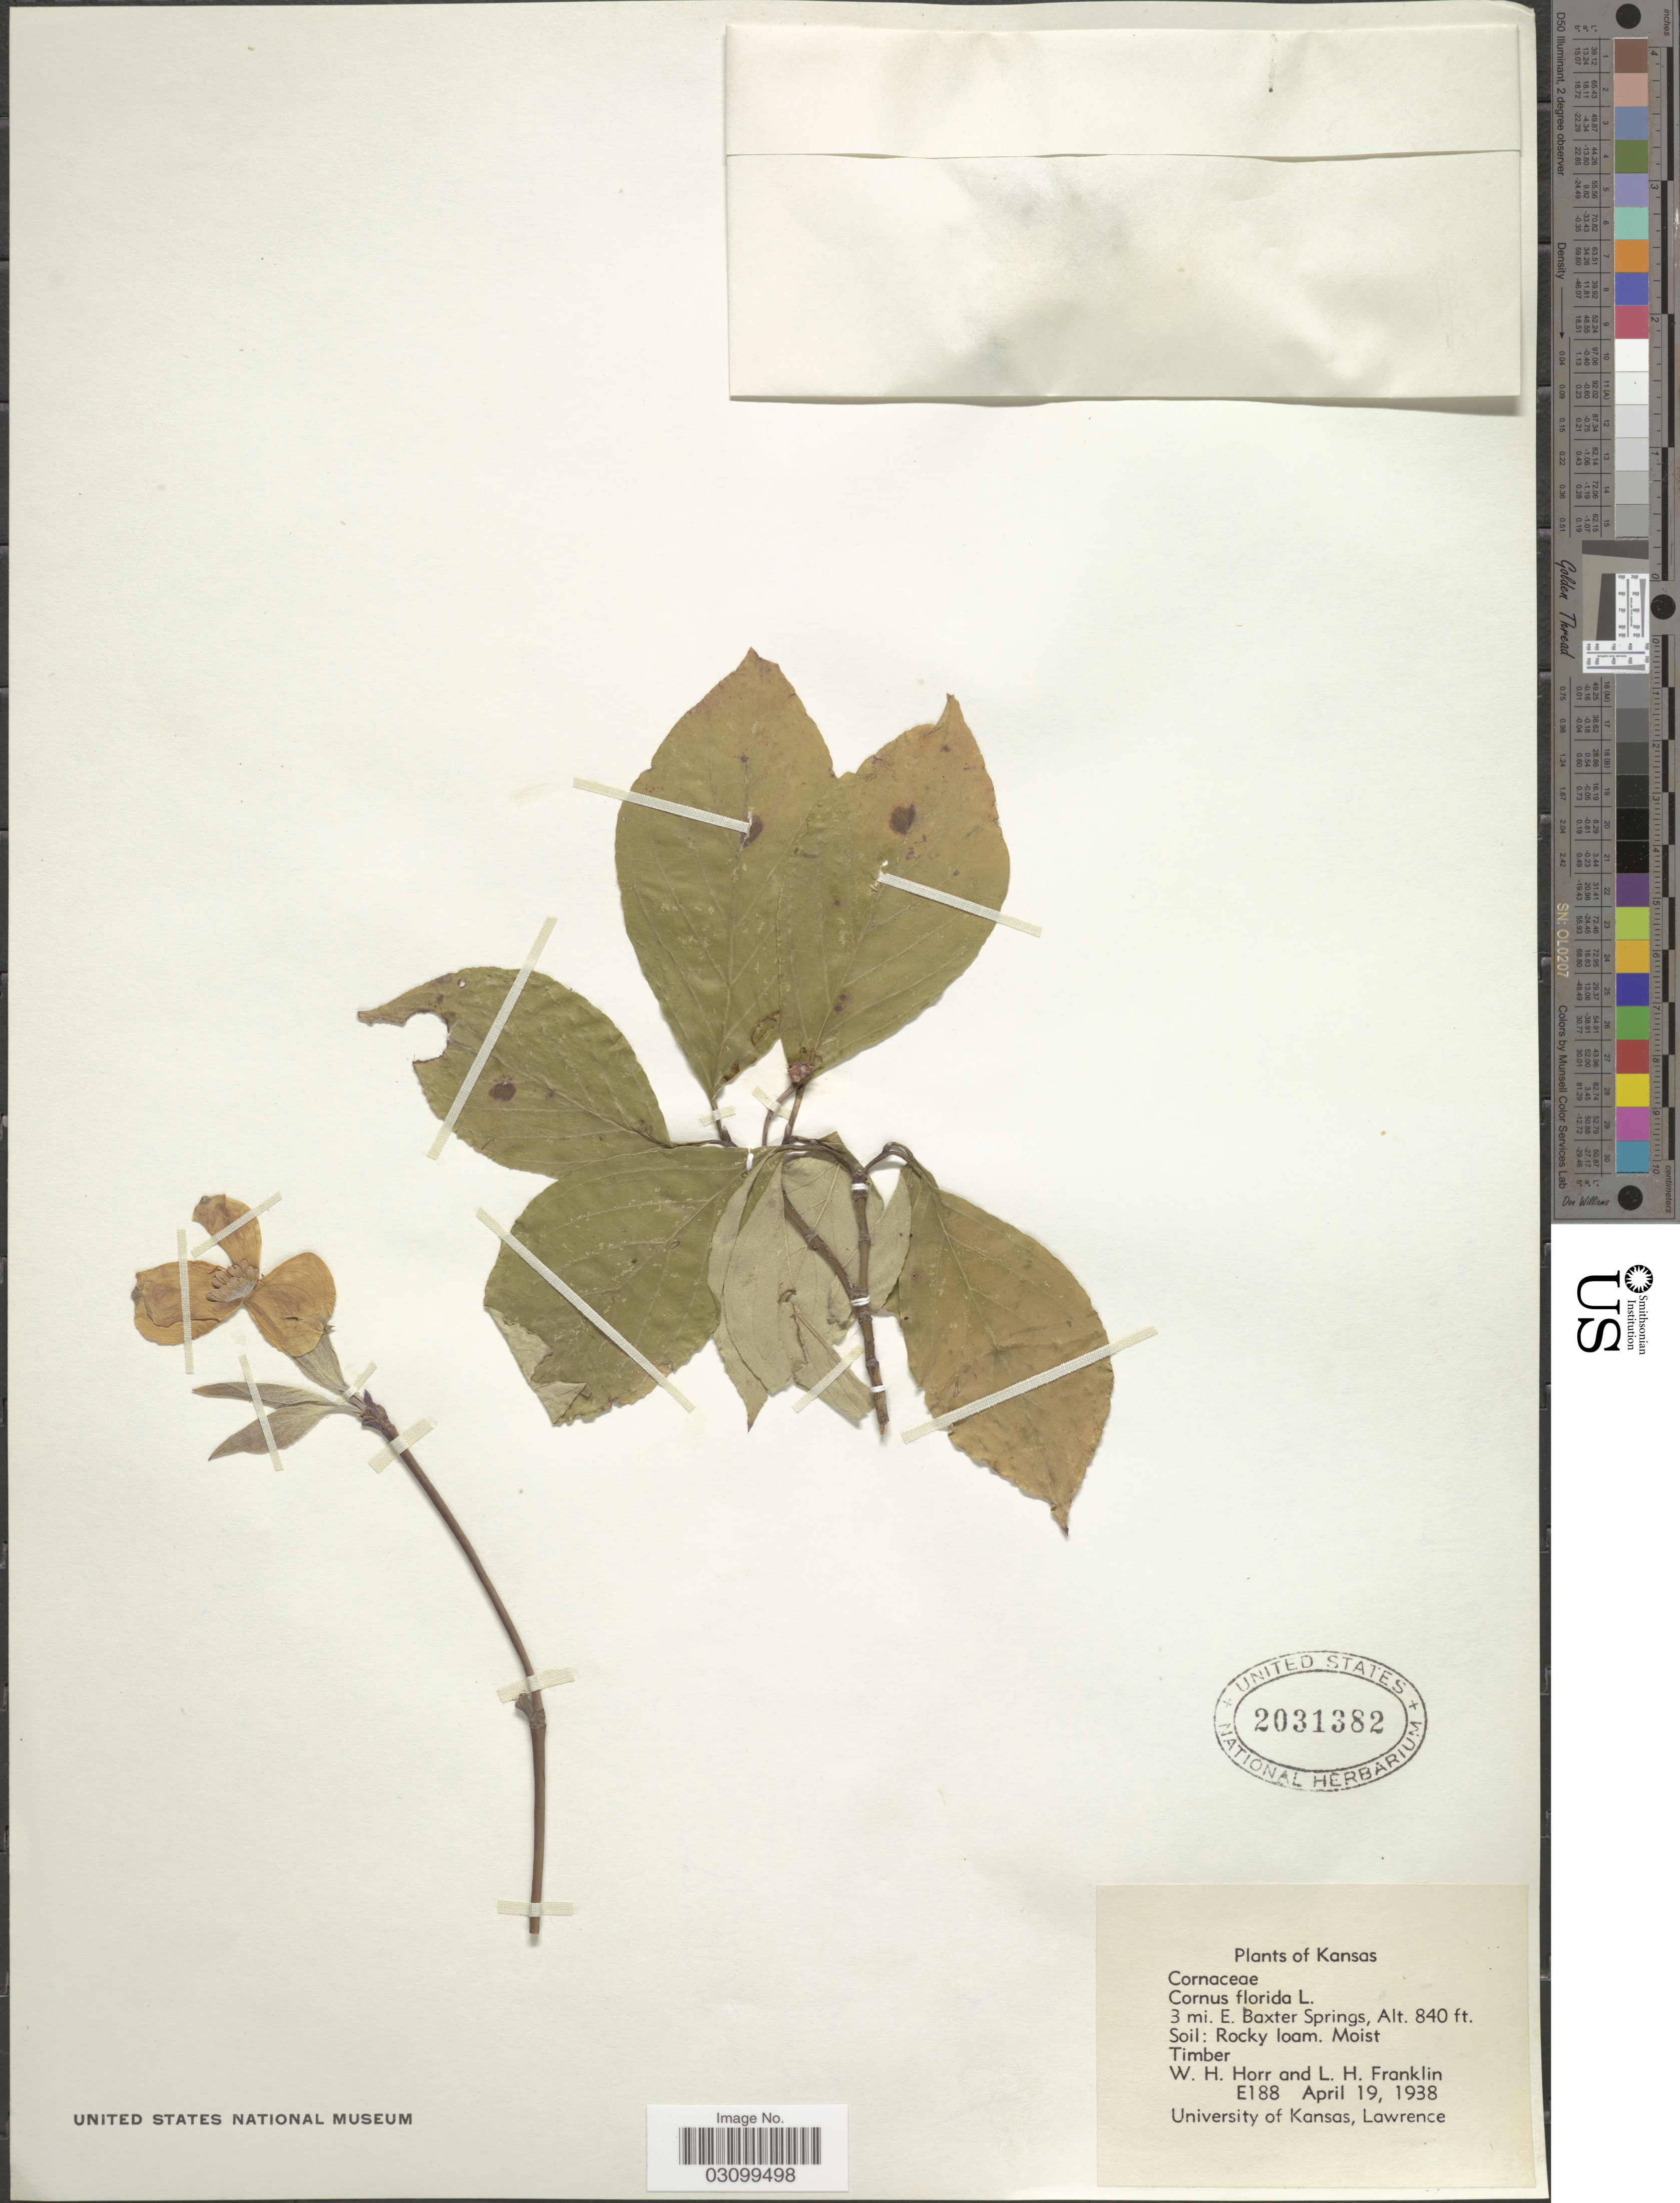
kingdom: Plantae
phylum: Tracheophyta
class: Magnoliopsida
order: Cornales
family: Cornaceae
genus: Cornus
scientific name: Cornus florida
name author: L.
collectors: W. H. Horr & L. H. Franklin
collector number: E188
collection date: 1938-04-19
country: United States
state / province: Kansas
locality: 3 mi. E. Baxter Springs.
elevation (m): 256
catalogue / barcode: US 2031382